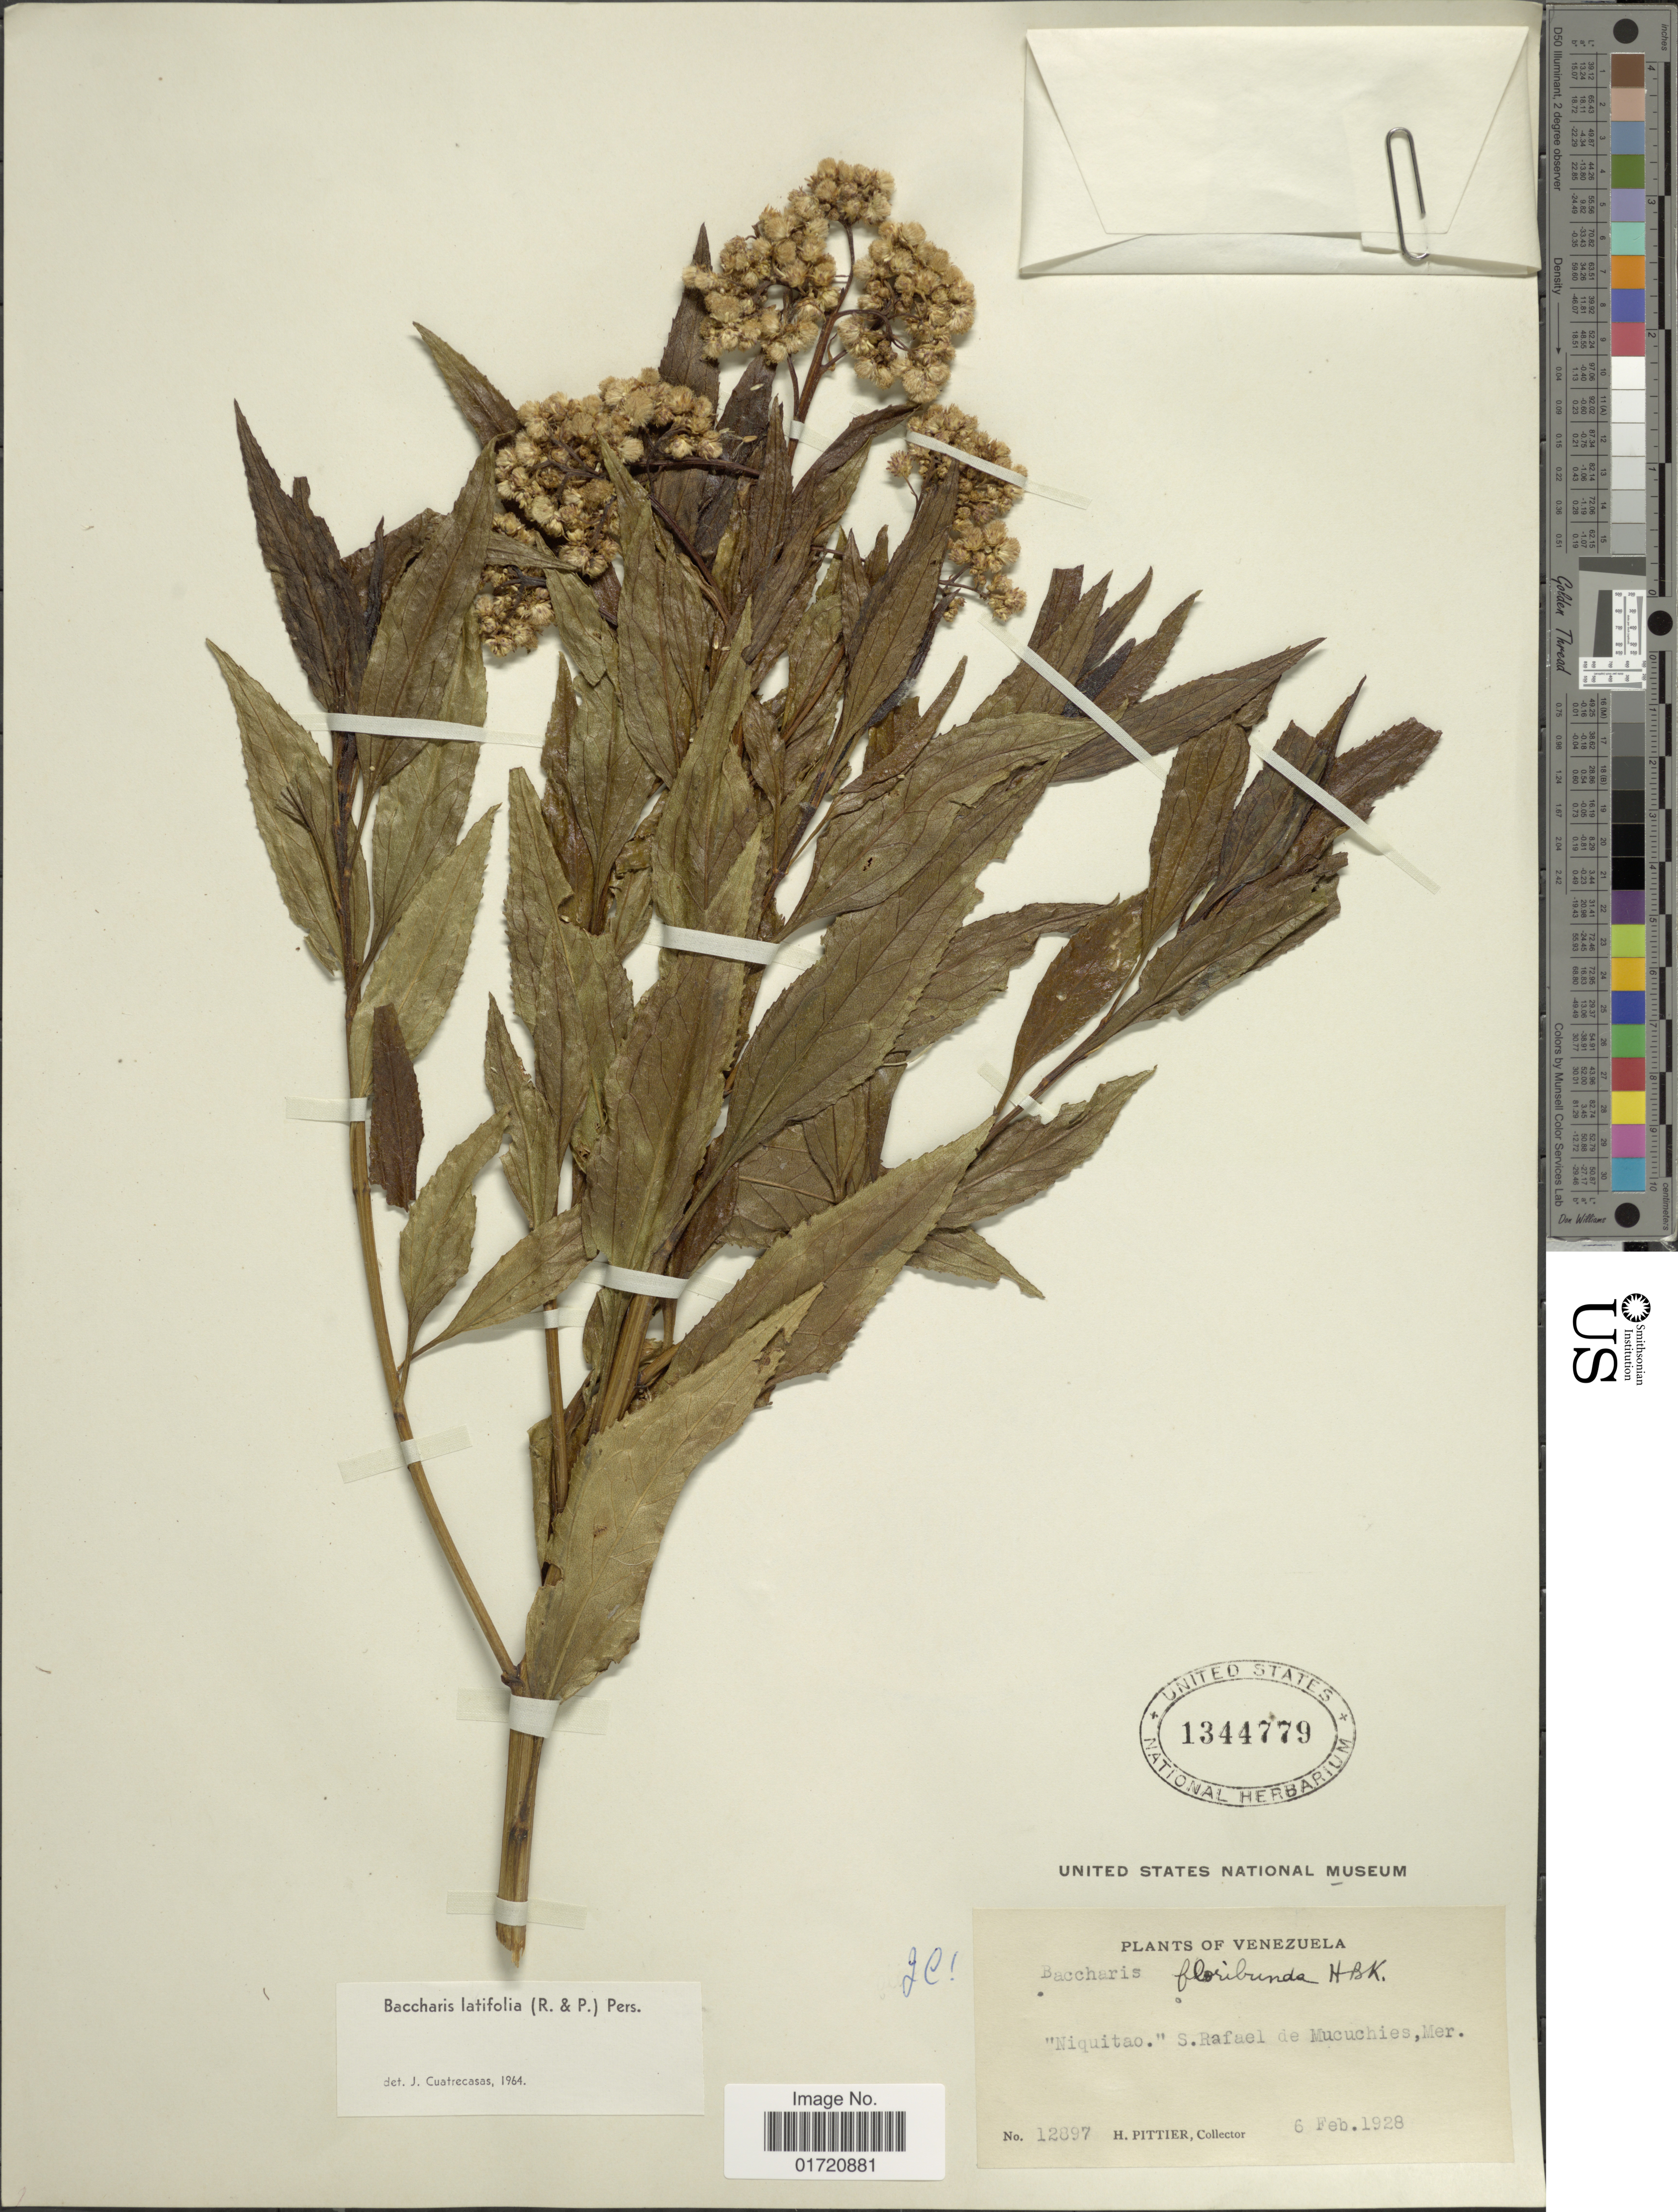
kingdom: Plantae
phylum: Tracheophyta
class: Magnoliopsida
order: Asterales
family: Asteraceae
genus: Baccharis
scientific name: Baccharis latifolia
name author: (Ruiz & Pav.) Pers.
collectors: H. F. Pittier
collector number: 12897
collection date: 1928-02-06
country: Venezuela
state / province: Mérida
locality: S. Rafael de Mucuchies, Mer.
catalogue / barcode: US 1344779